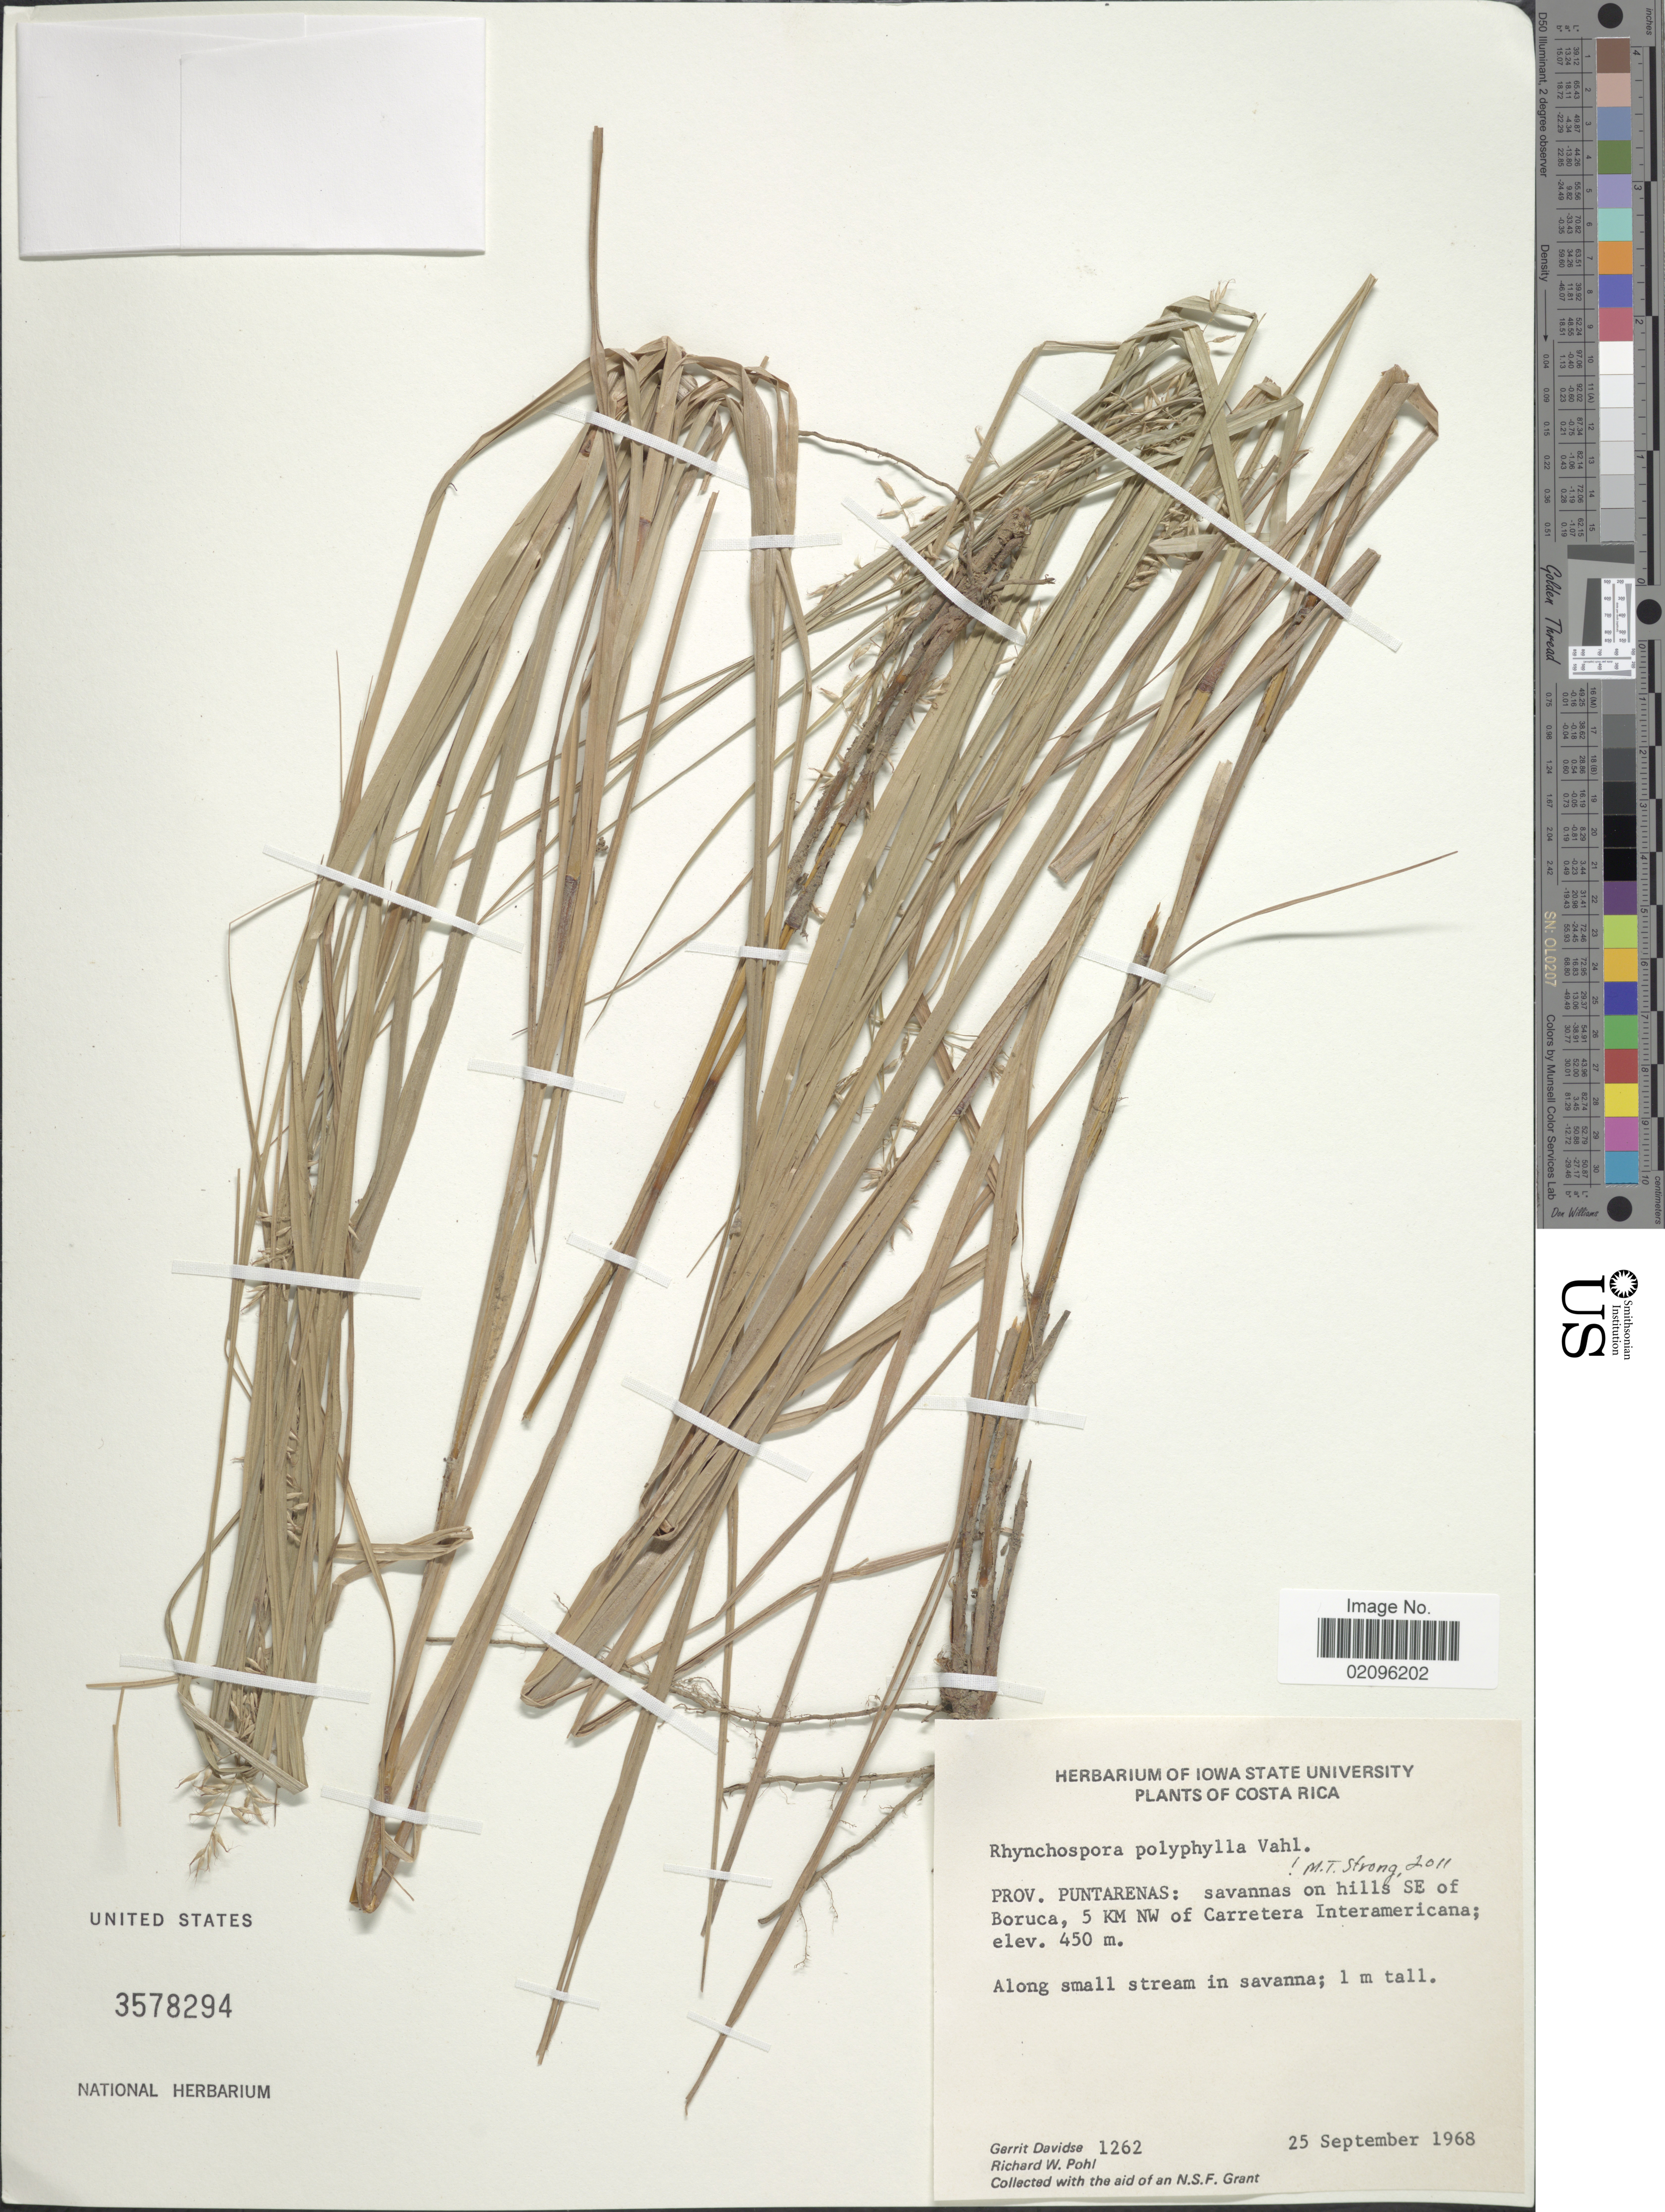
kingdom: Plantae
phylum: Tracheophyta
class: Liliopsida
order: Poales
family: Cyperaceae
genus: Rhynchospora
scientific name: Rhynchospora polyphylla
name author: (Vahl) Vahl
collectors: G. Davidse & R. W. Pohl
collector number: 1262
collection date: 1968-09-25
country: Costa Rica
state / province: Puntarenas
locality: Savannas on hills SE of Boruca, 5 KM NW of Carretera Interamericana, along small stream.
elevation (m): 450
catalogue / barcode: US 3578294